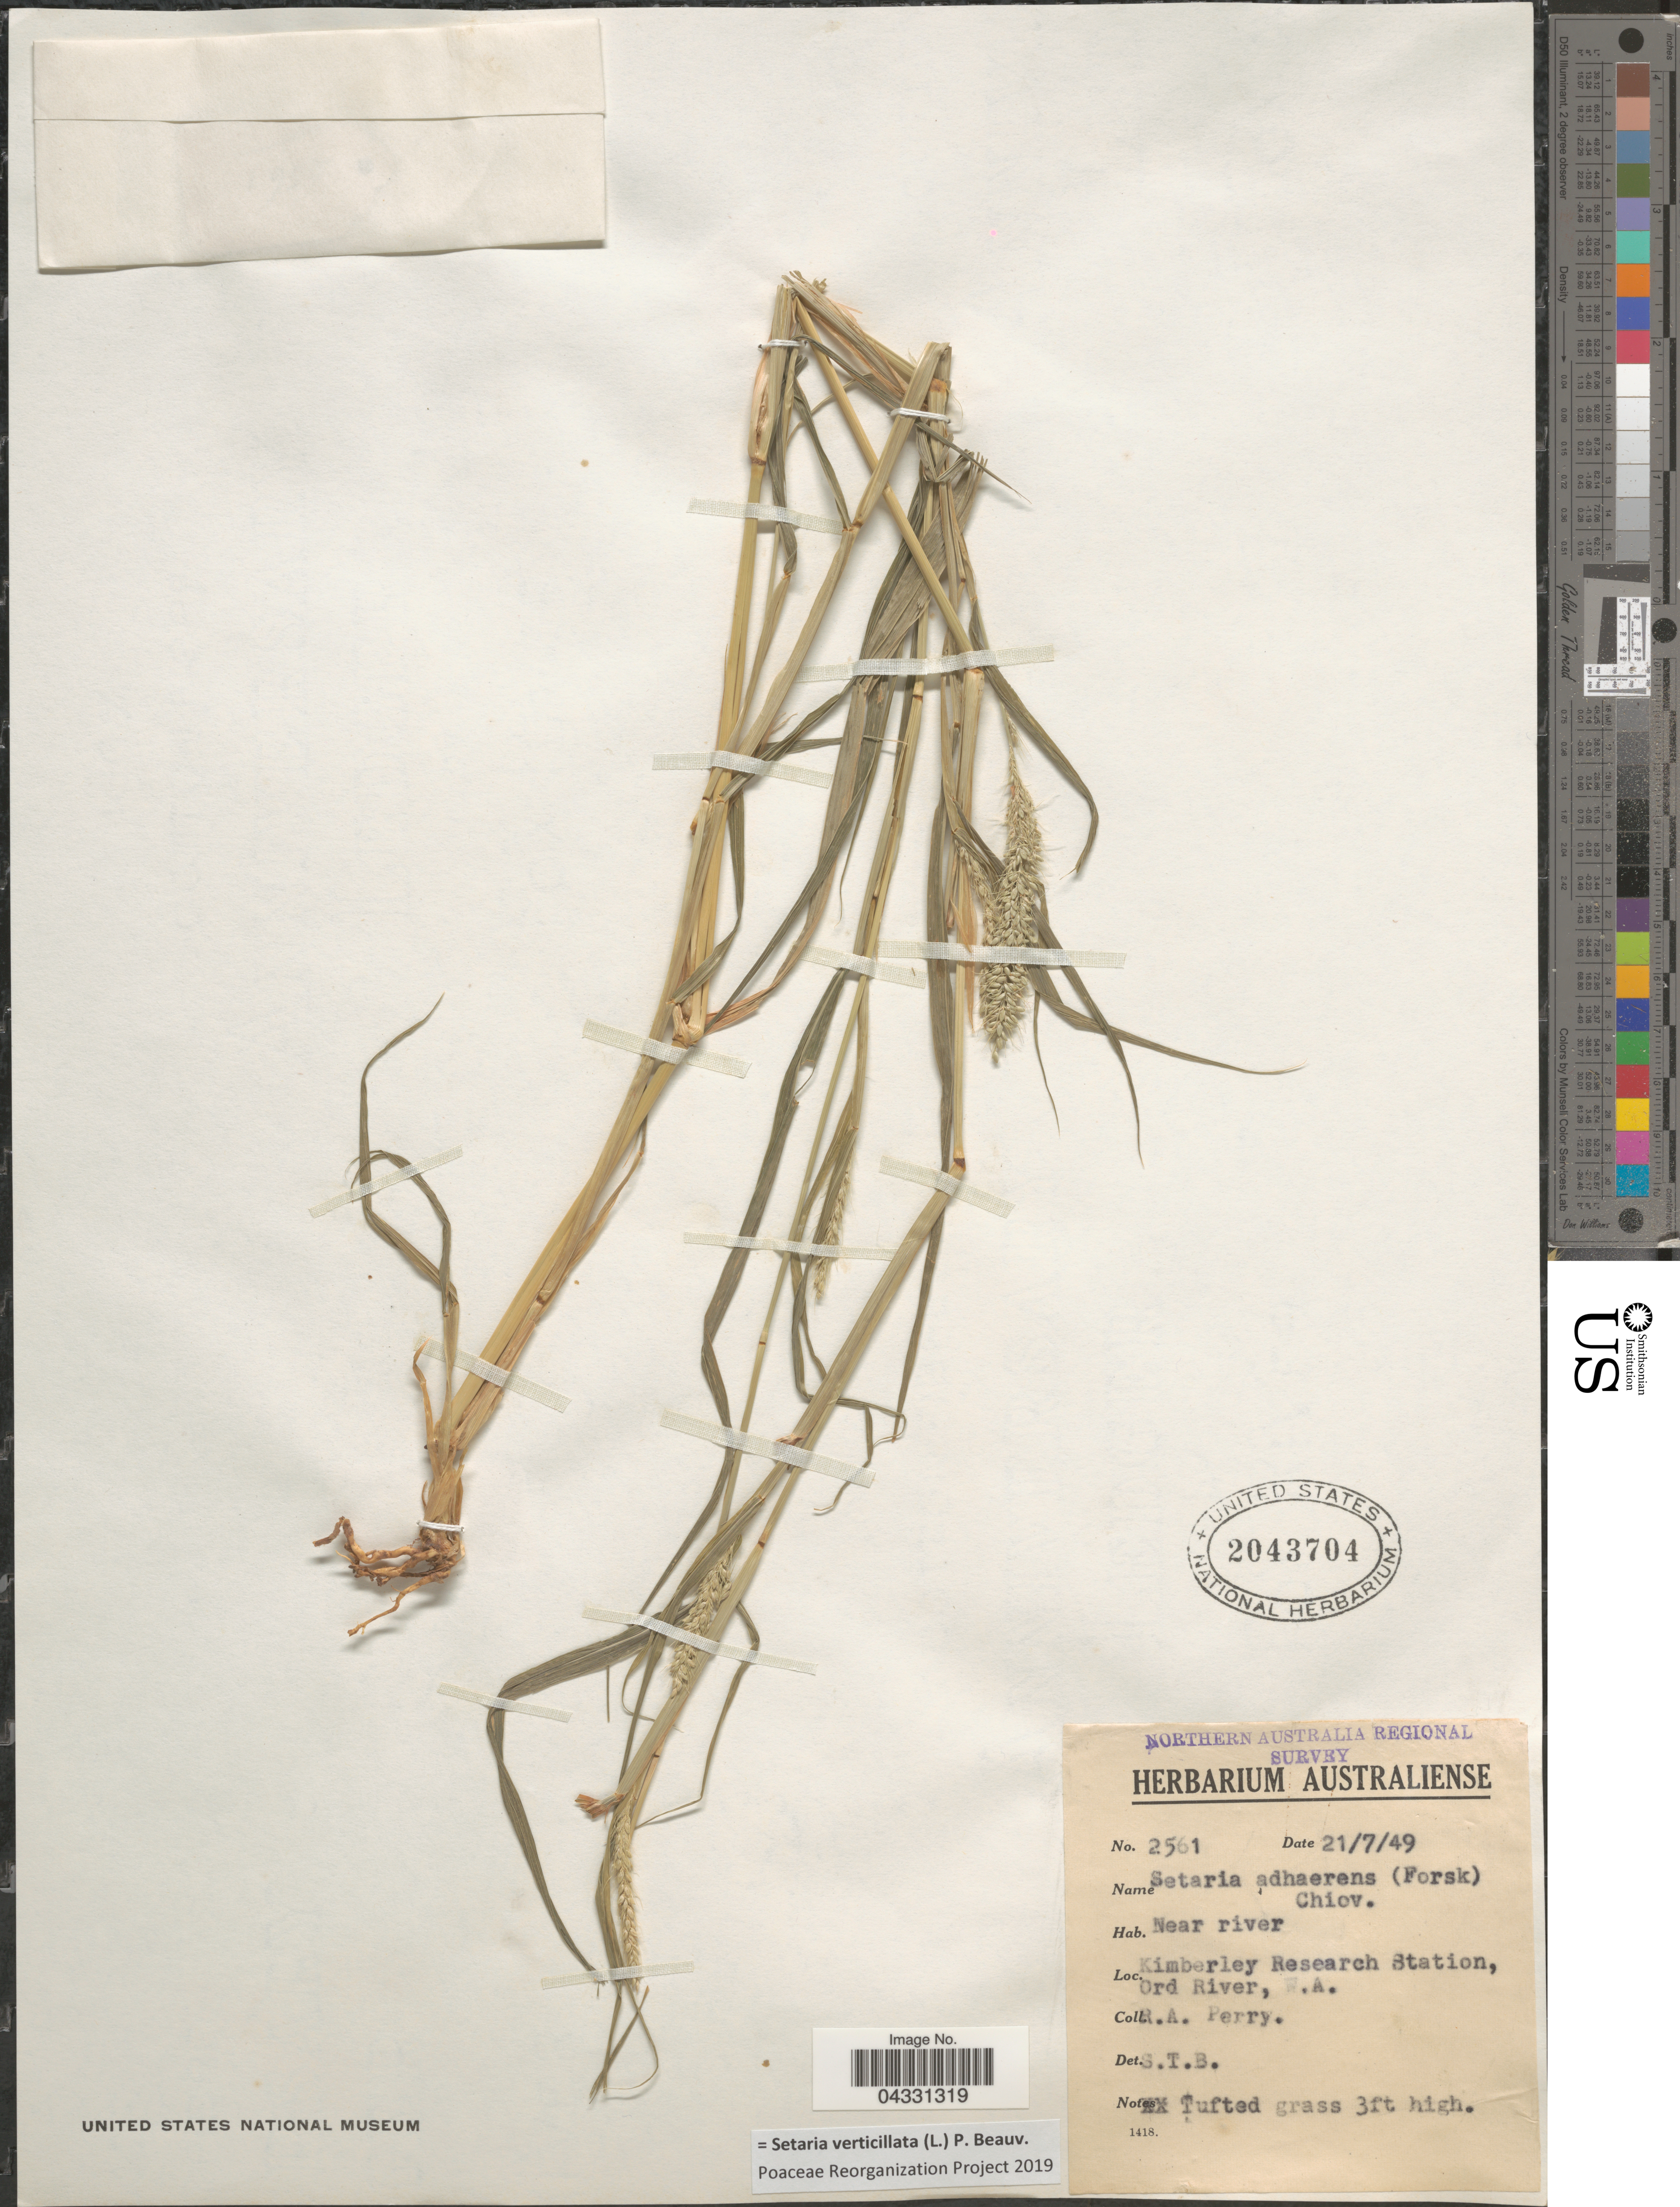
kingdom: Plantae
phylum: Tracheophyta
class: Liliopsida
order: Poales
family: Poaceae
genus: Setaria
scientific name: Setaria verticillata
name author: (L.) P. Beauv.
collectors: Perry, R. A.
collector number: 2561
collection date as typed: Transcribed d/m/y: 21/7/49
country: Australia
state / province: Western Australia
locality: Near river. Kimberley Research Station, Ord River.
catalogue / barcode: US 2043704